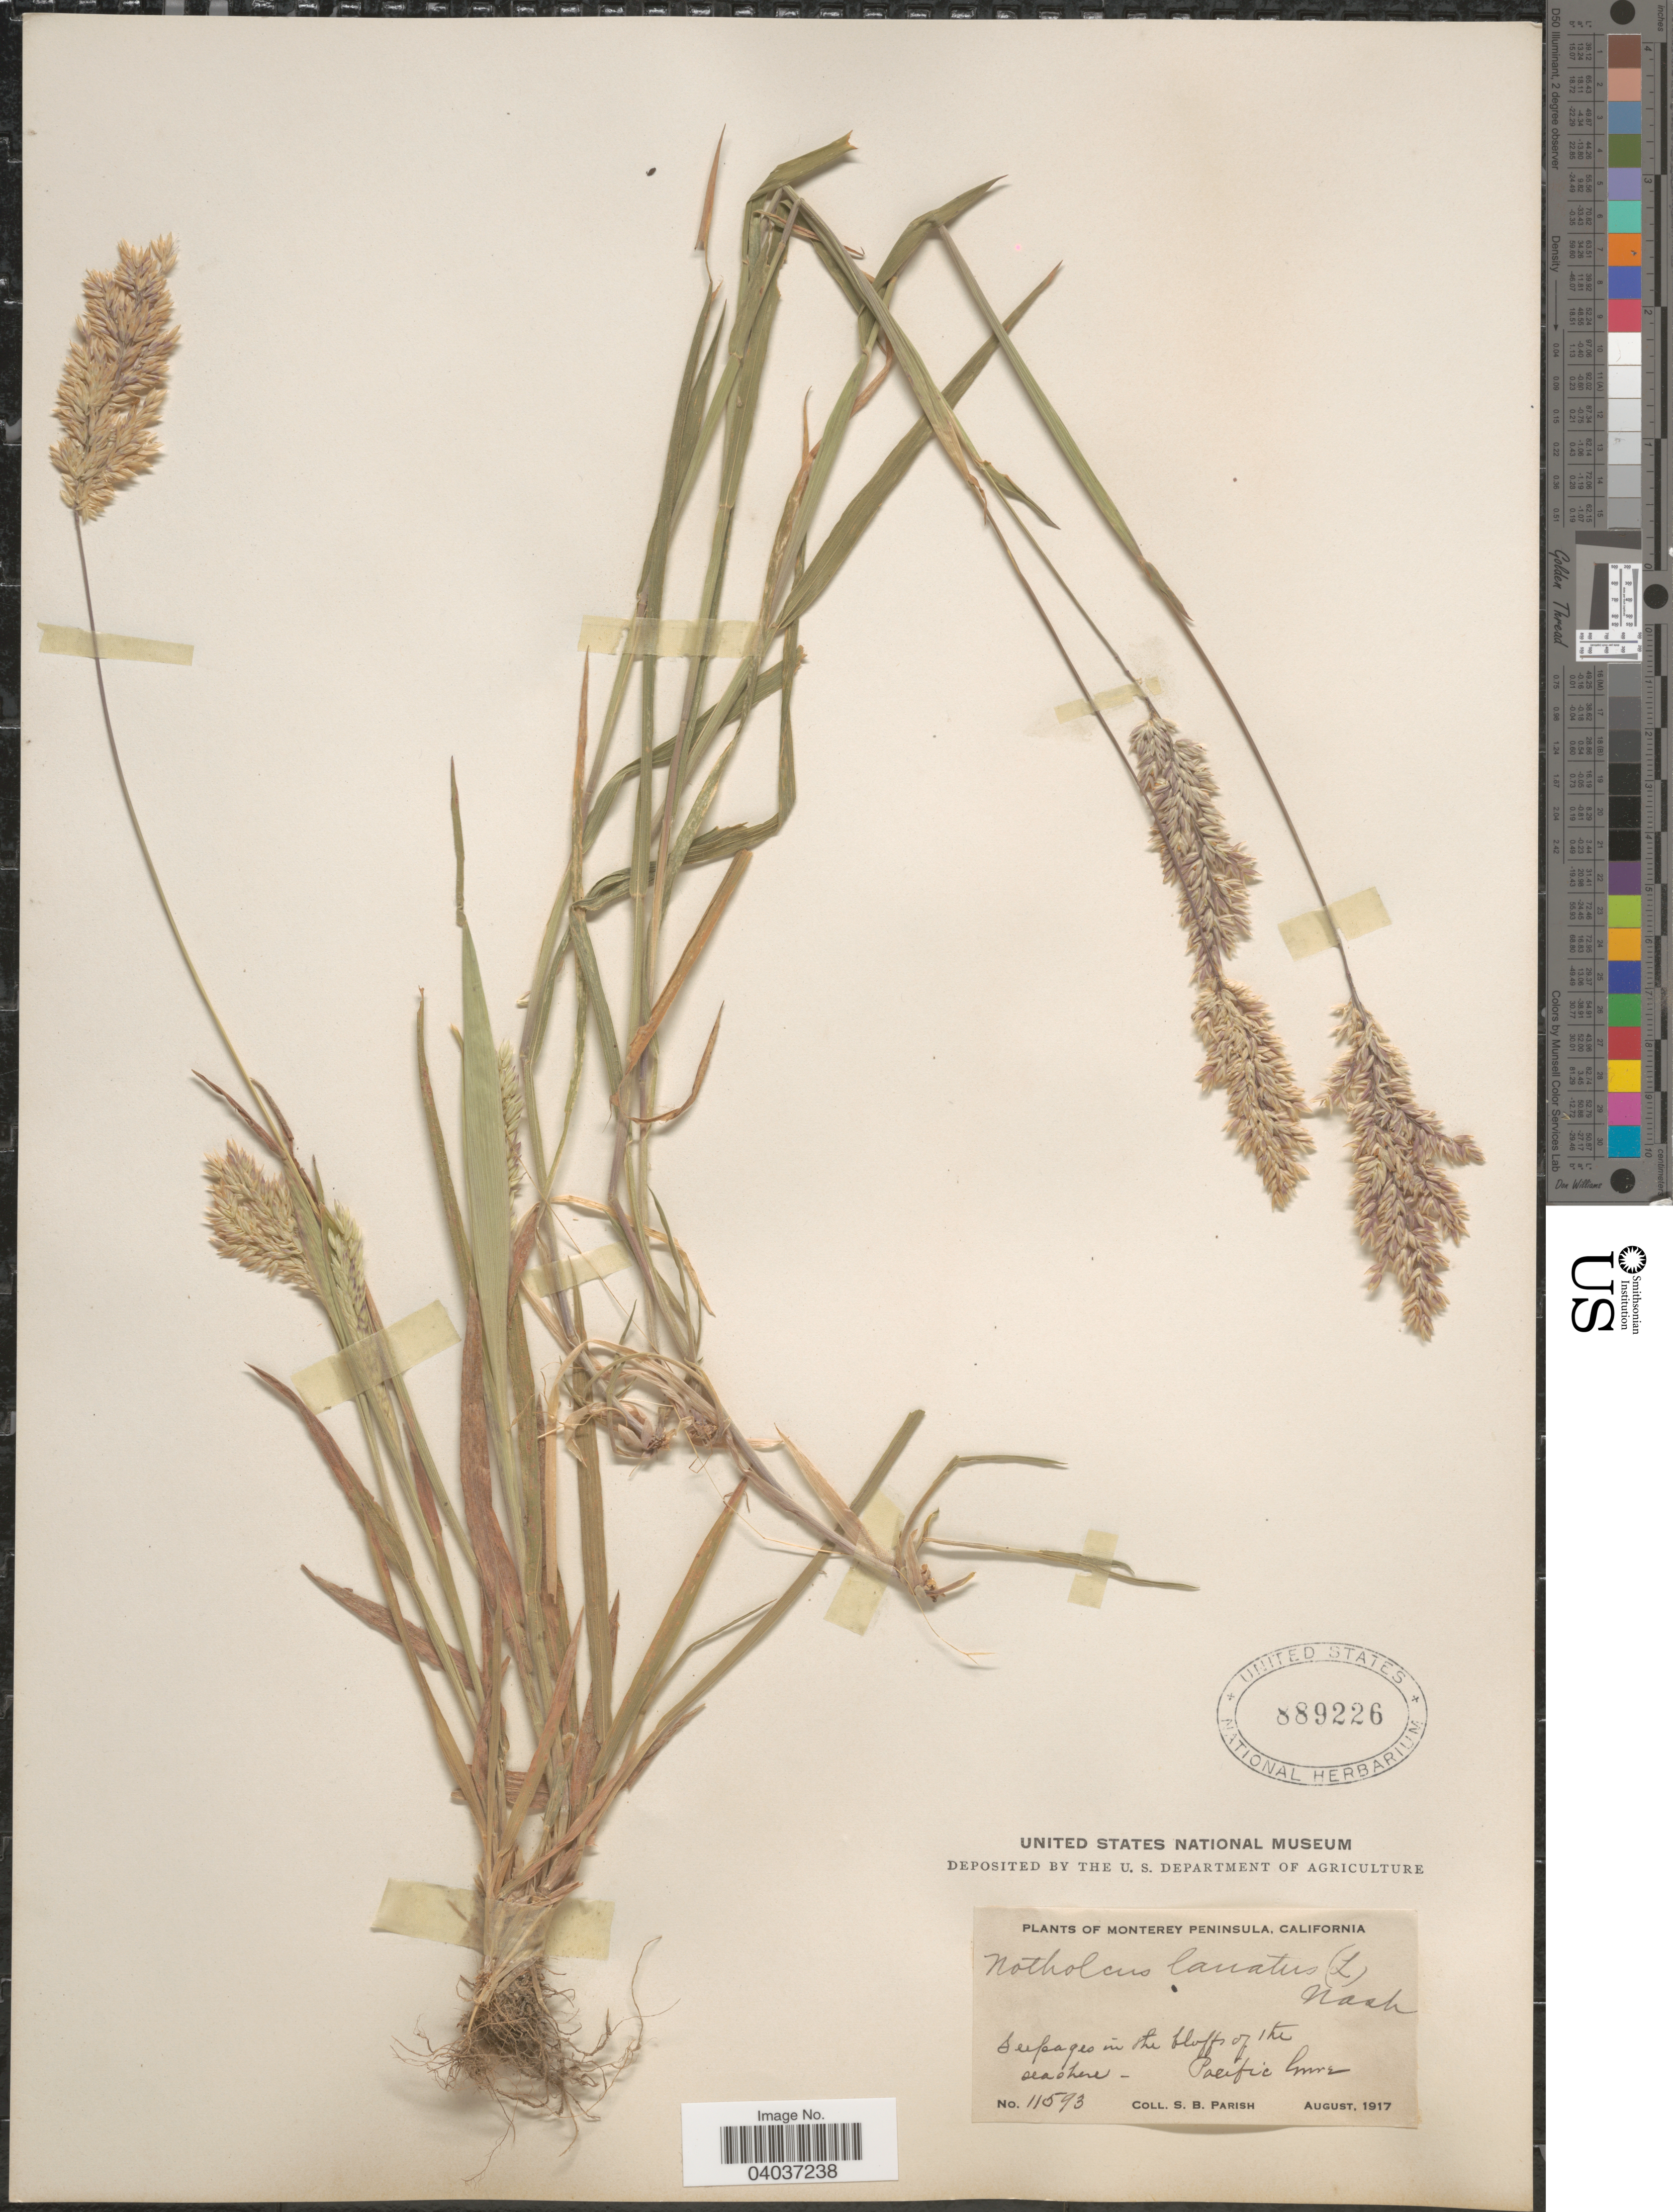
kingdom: Plantae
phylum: Tracheophyta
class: Liliopsida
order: Poales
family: Poaceae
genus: Holcus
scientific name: Holcus lanatus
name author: L.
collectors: S. B. Parish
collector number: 11593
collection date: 1917-08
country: United States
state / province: California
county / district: Monterey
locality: Monterey Peninsula. Pacific Grove.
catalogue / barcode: US 889226